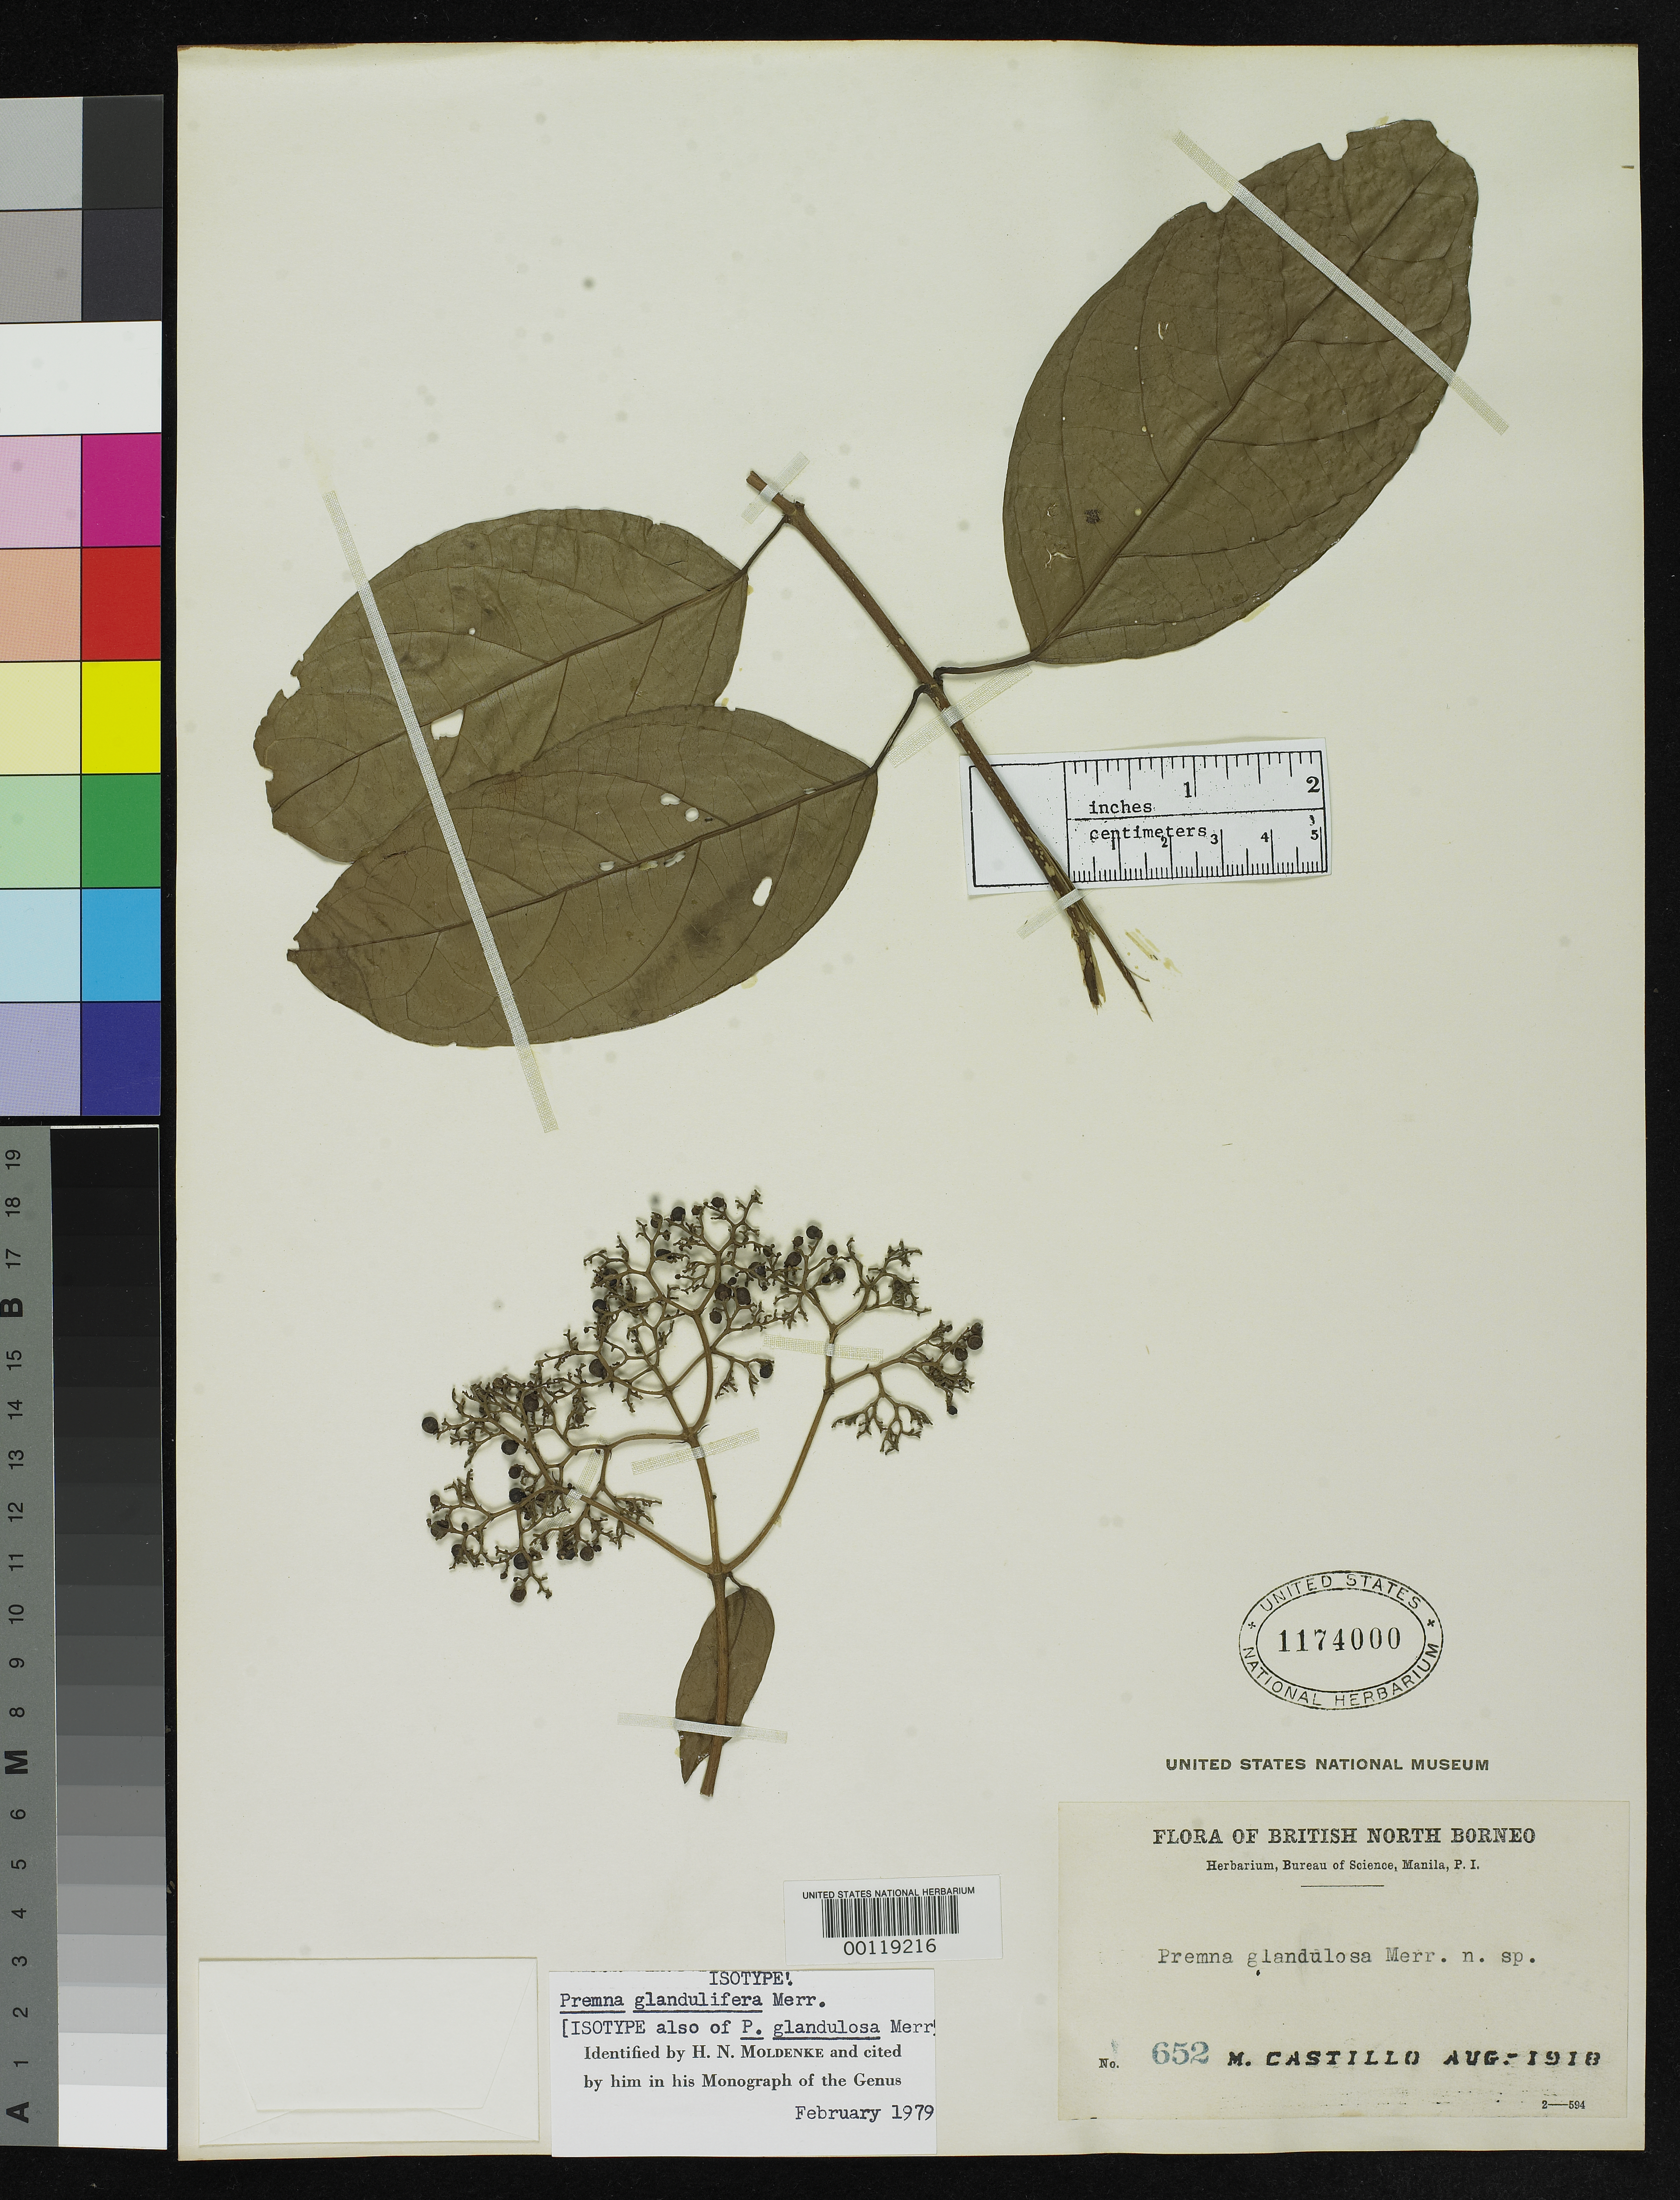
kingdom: Plantae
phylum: Tracheophyta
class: Magnoliopsida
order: Lamiales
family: Lamiaceae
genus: Premna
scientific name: Premna glandulosa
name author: Merr.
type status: Isotype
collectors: E. Drake del Castillo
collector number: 652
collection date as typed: Aug 1918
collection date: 1918-08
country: Malaysia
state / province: Sabah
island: Borneo Island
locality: British North Borneo.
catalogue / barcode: US 1174000